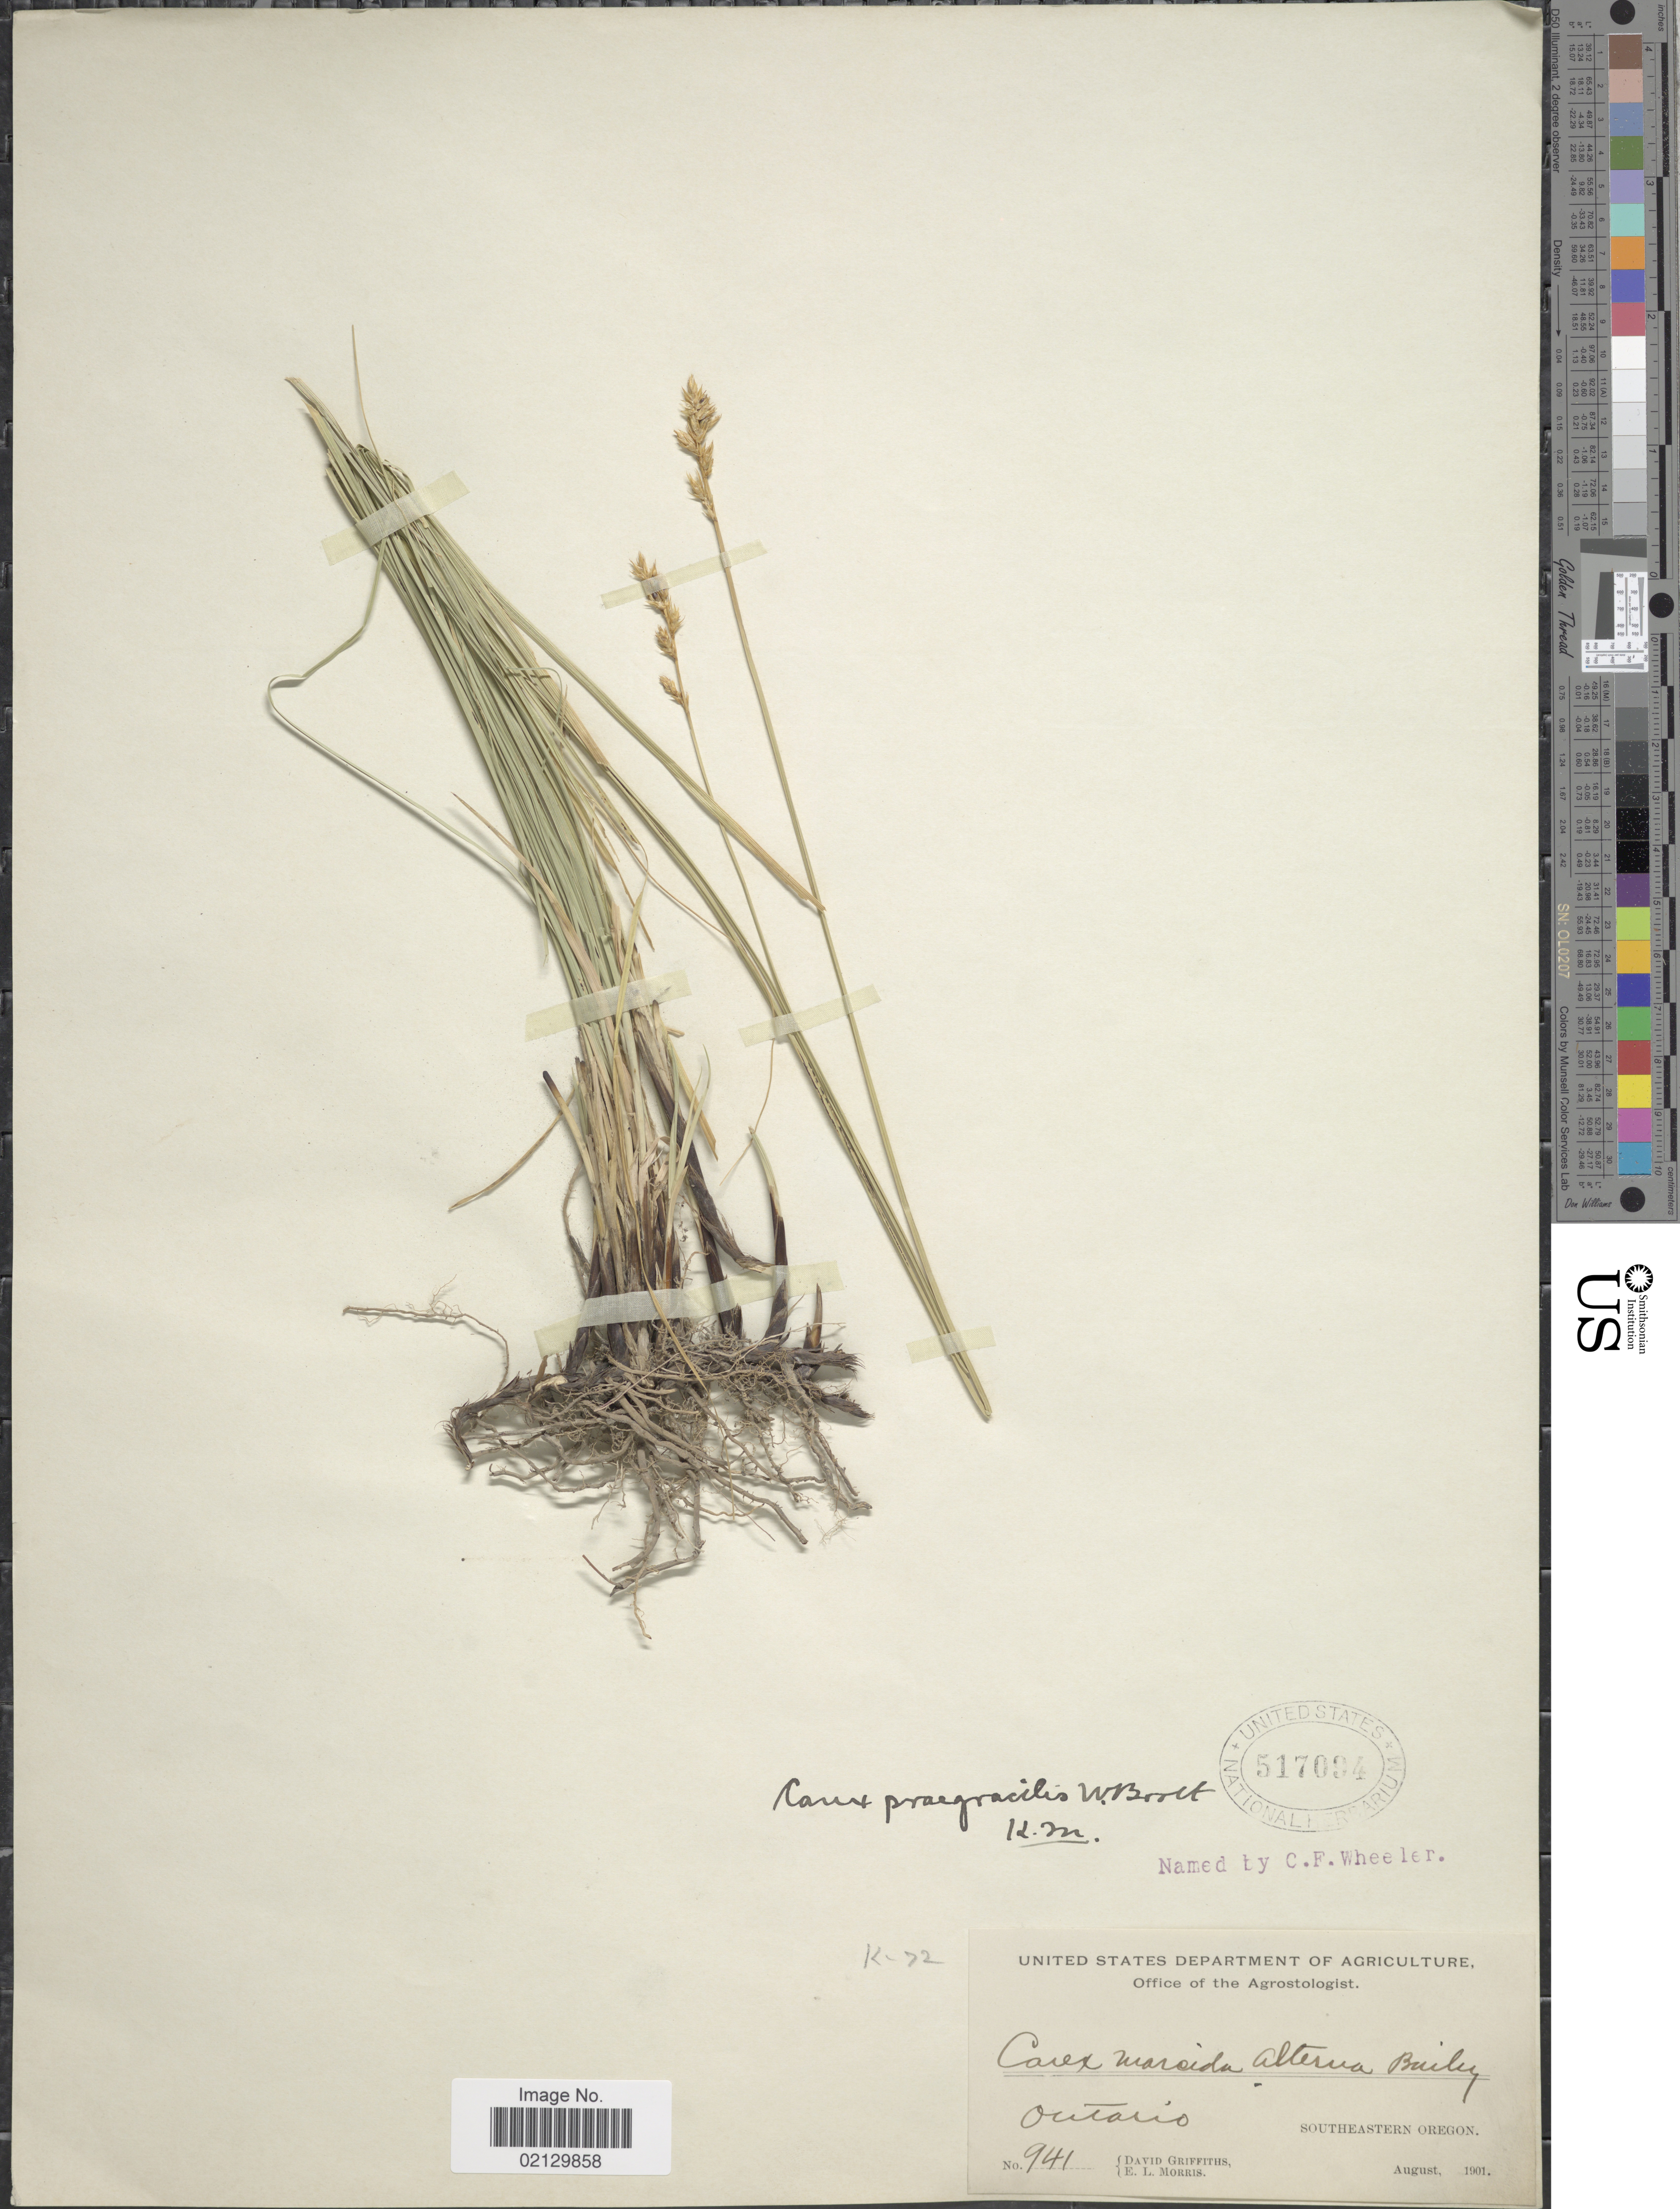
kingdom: Plantae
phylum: Tracheophyta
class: Liliopsida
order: Poales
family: Cyperaceae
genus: Carex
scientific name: Carex praegracilis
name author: W. Boott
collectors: D. Griffiths & E. Morris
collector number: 941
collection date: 1901-08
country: United States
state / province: Oregon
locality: Ontario, Southeastern Oregon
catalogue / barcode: US 517094